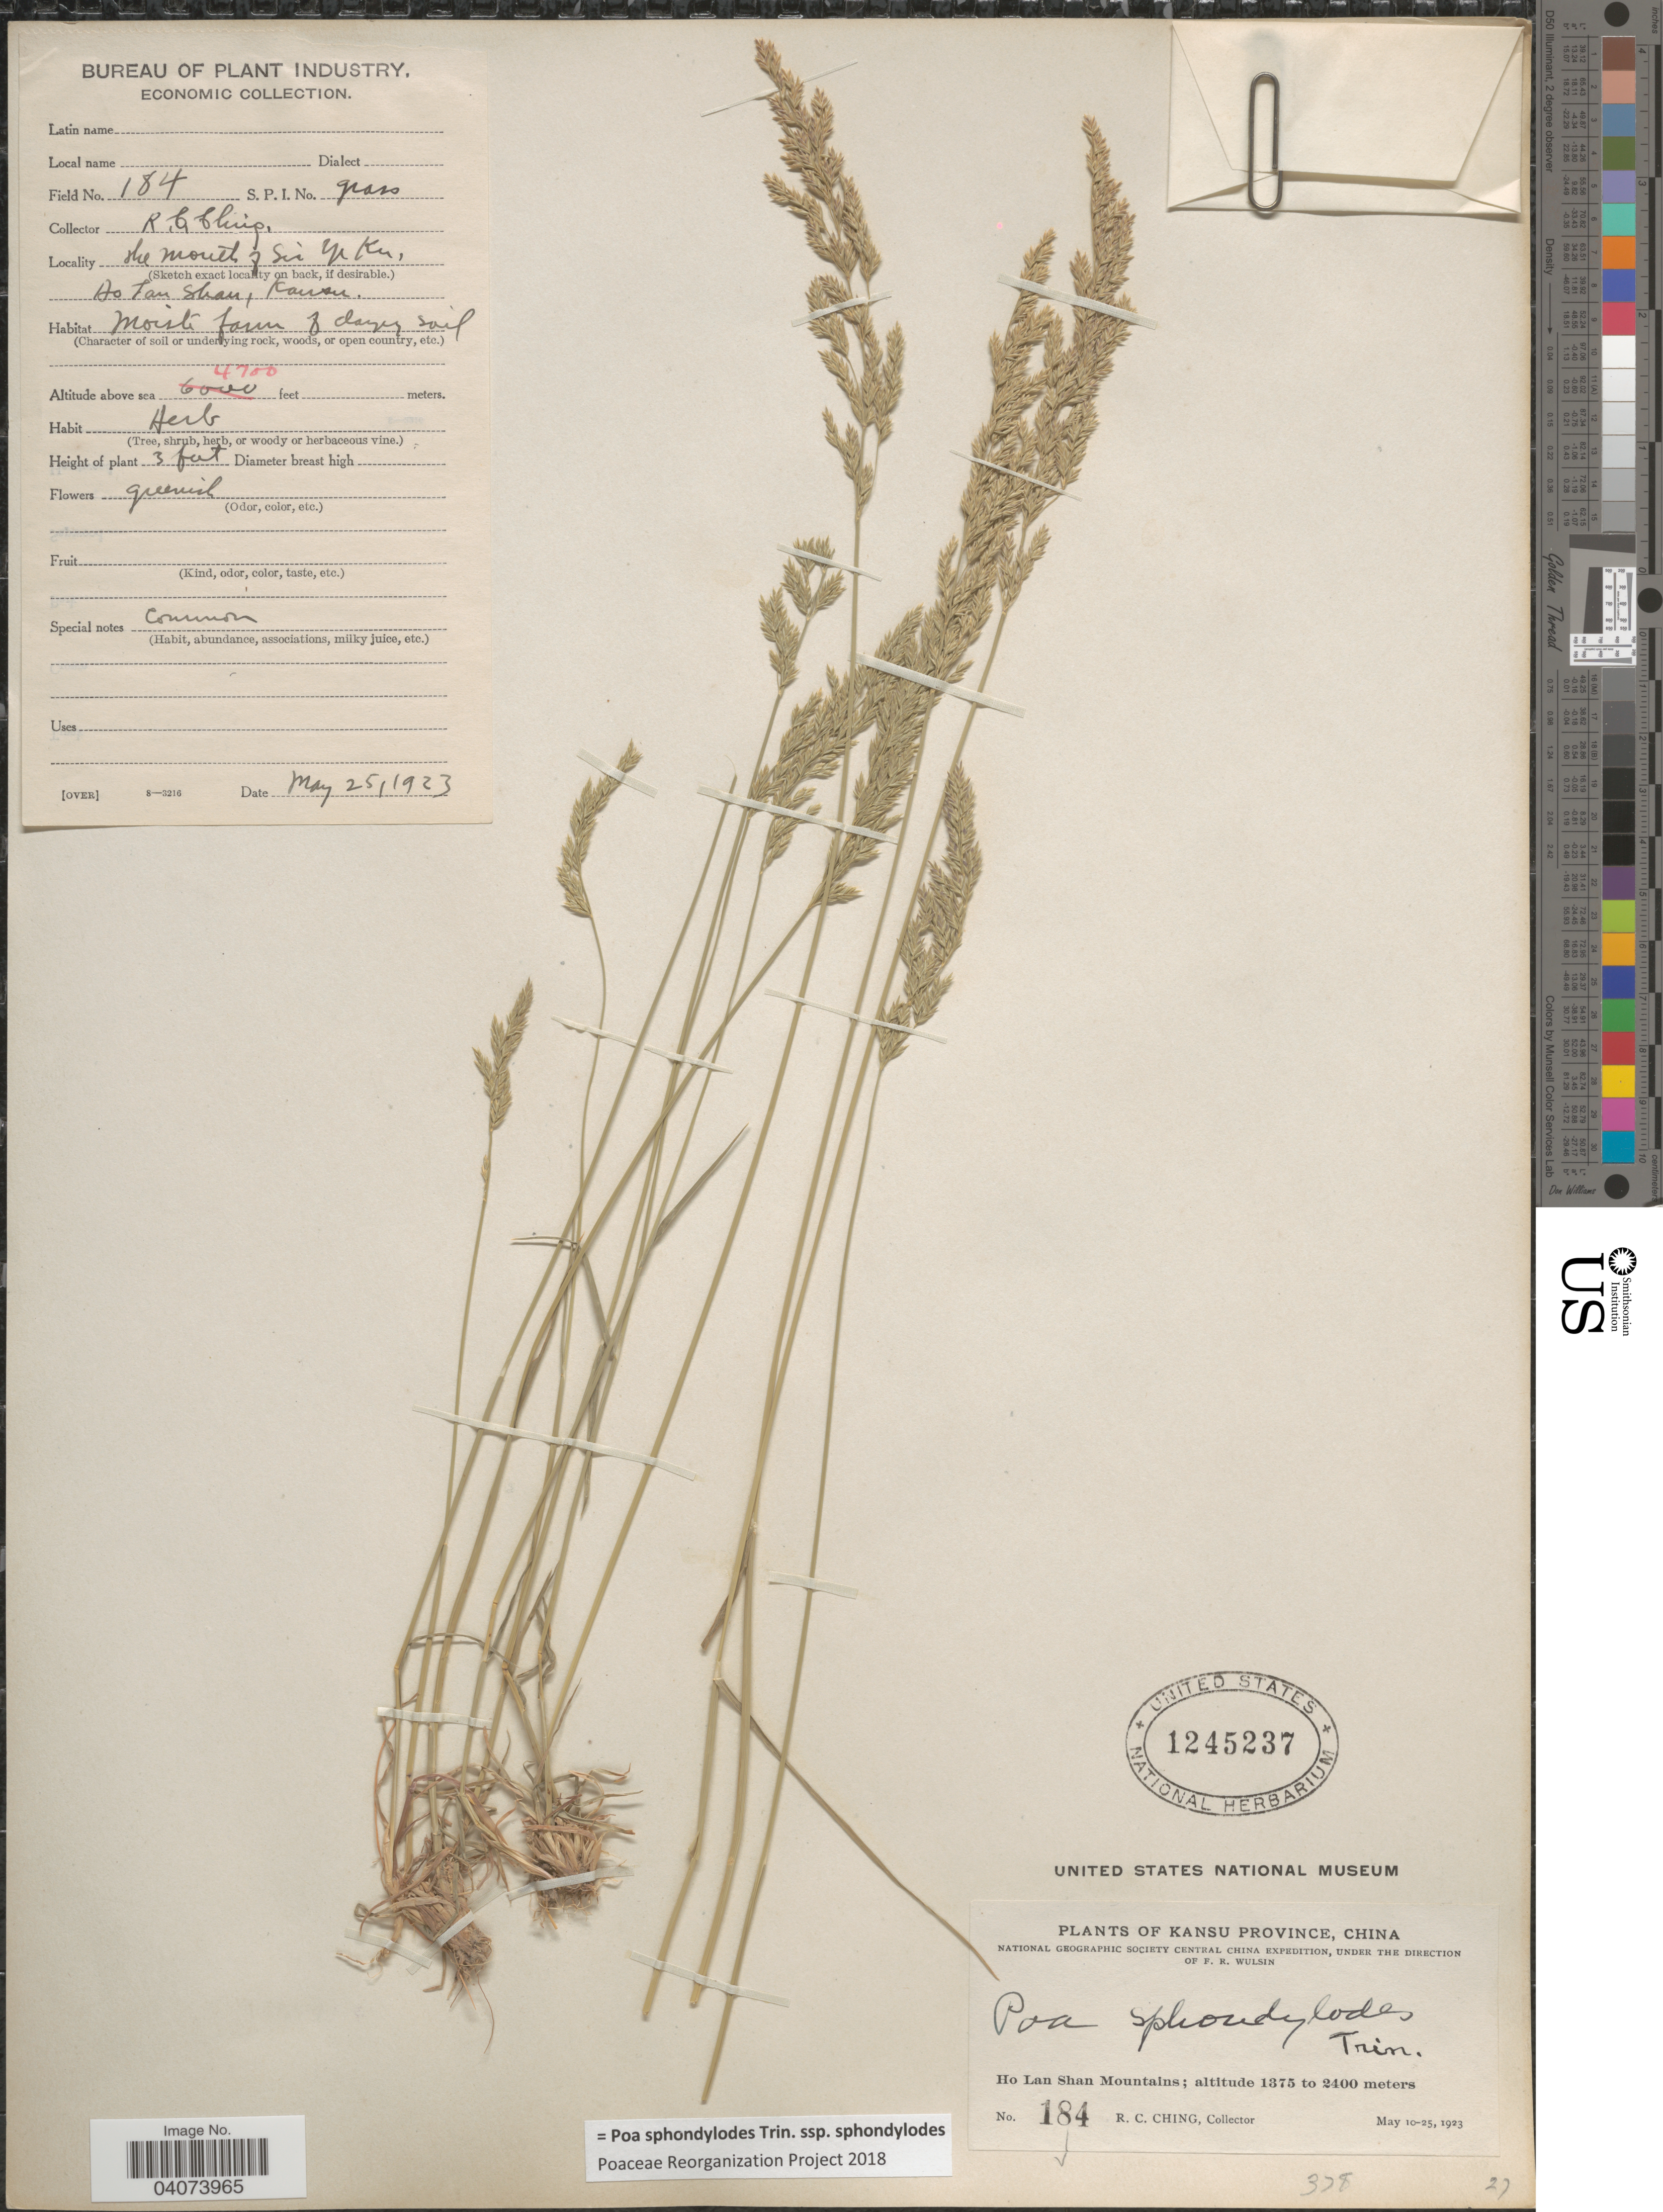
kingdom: Plantae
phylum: Tracheophyta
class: Liliopsida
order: Poales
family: Poaceae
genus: Poa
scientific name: Poa sphondylodes subsp. sphondylodes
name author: Trin.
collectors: R. C. Ching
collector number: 184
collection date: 1923-05-25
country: China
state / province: Gansu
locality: Kansu Province. National Geographic Society Central China Expedition. Ho Lan Shan Mountains. The Mouth of Sir Yi Ku. [interpreted]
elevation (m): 1375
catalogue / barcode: US 1245237